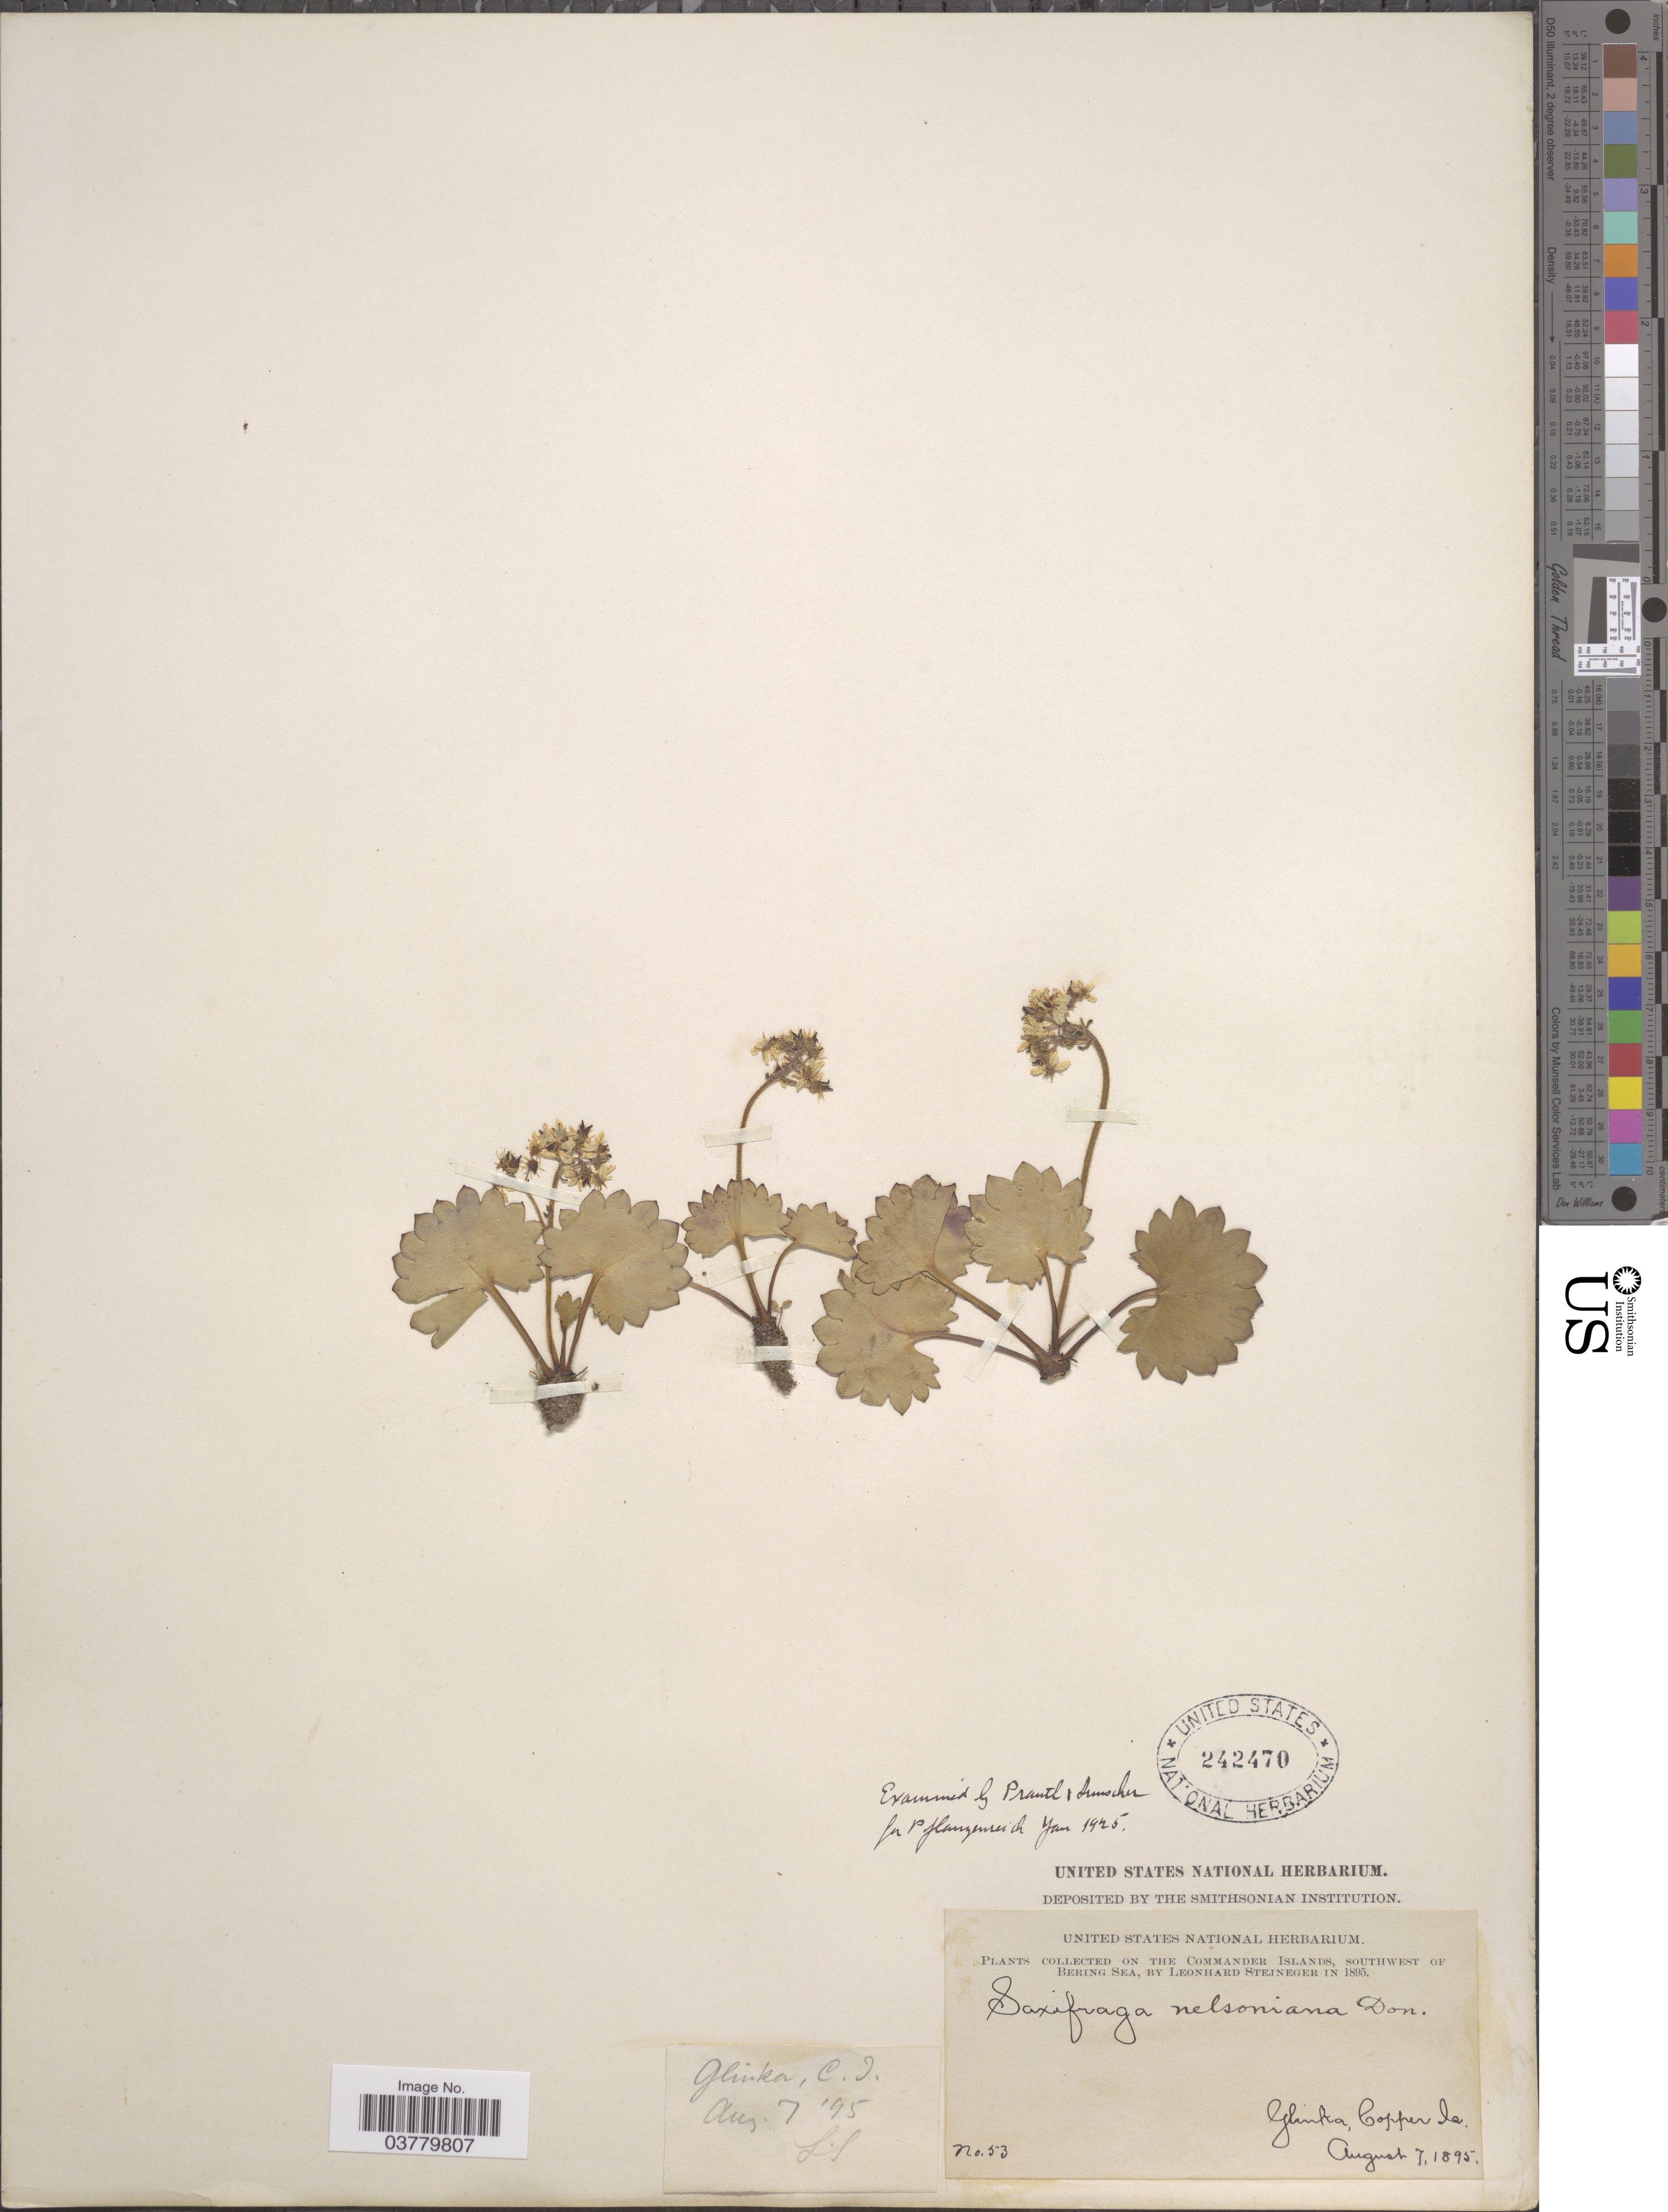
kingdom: Plantae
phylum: Tracheophyta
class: Magnoliopsida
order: Saxifragales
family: Saxifragaceae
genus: Micranthes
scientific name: Micranthes nelsoniana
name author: (D. Don) Small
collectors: L. Stejneger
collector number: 53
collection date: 1895-08-07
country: Russian Federation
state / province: Kamchatka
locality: On the Commander Islands, Southwest of Bering Sea. Glinka, Copper Is.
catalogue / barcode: US 242470